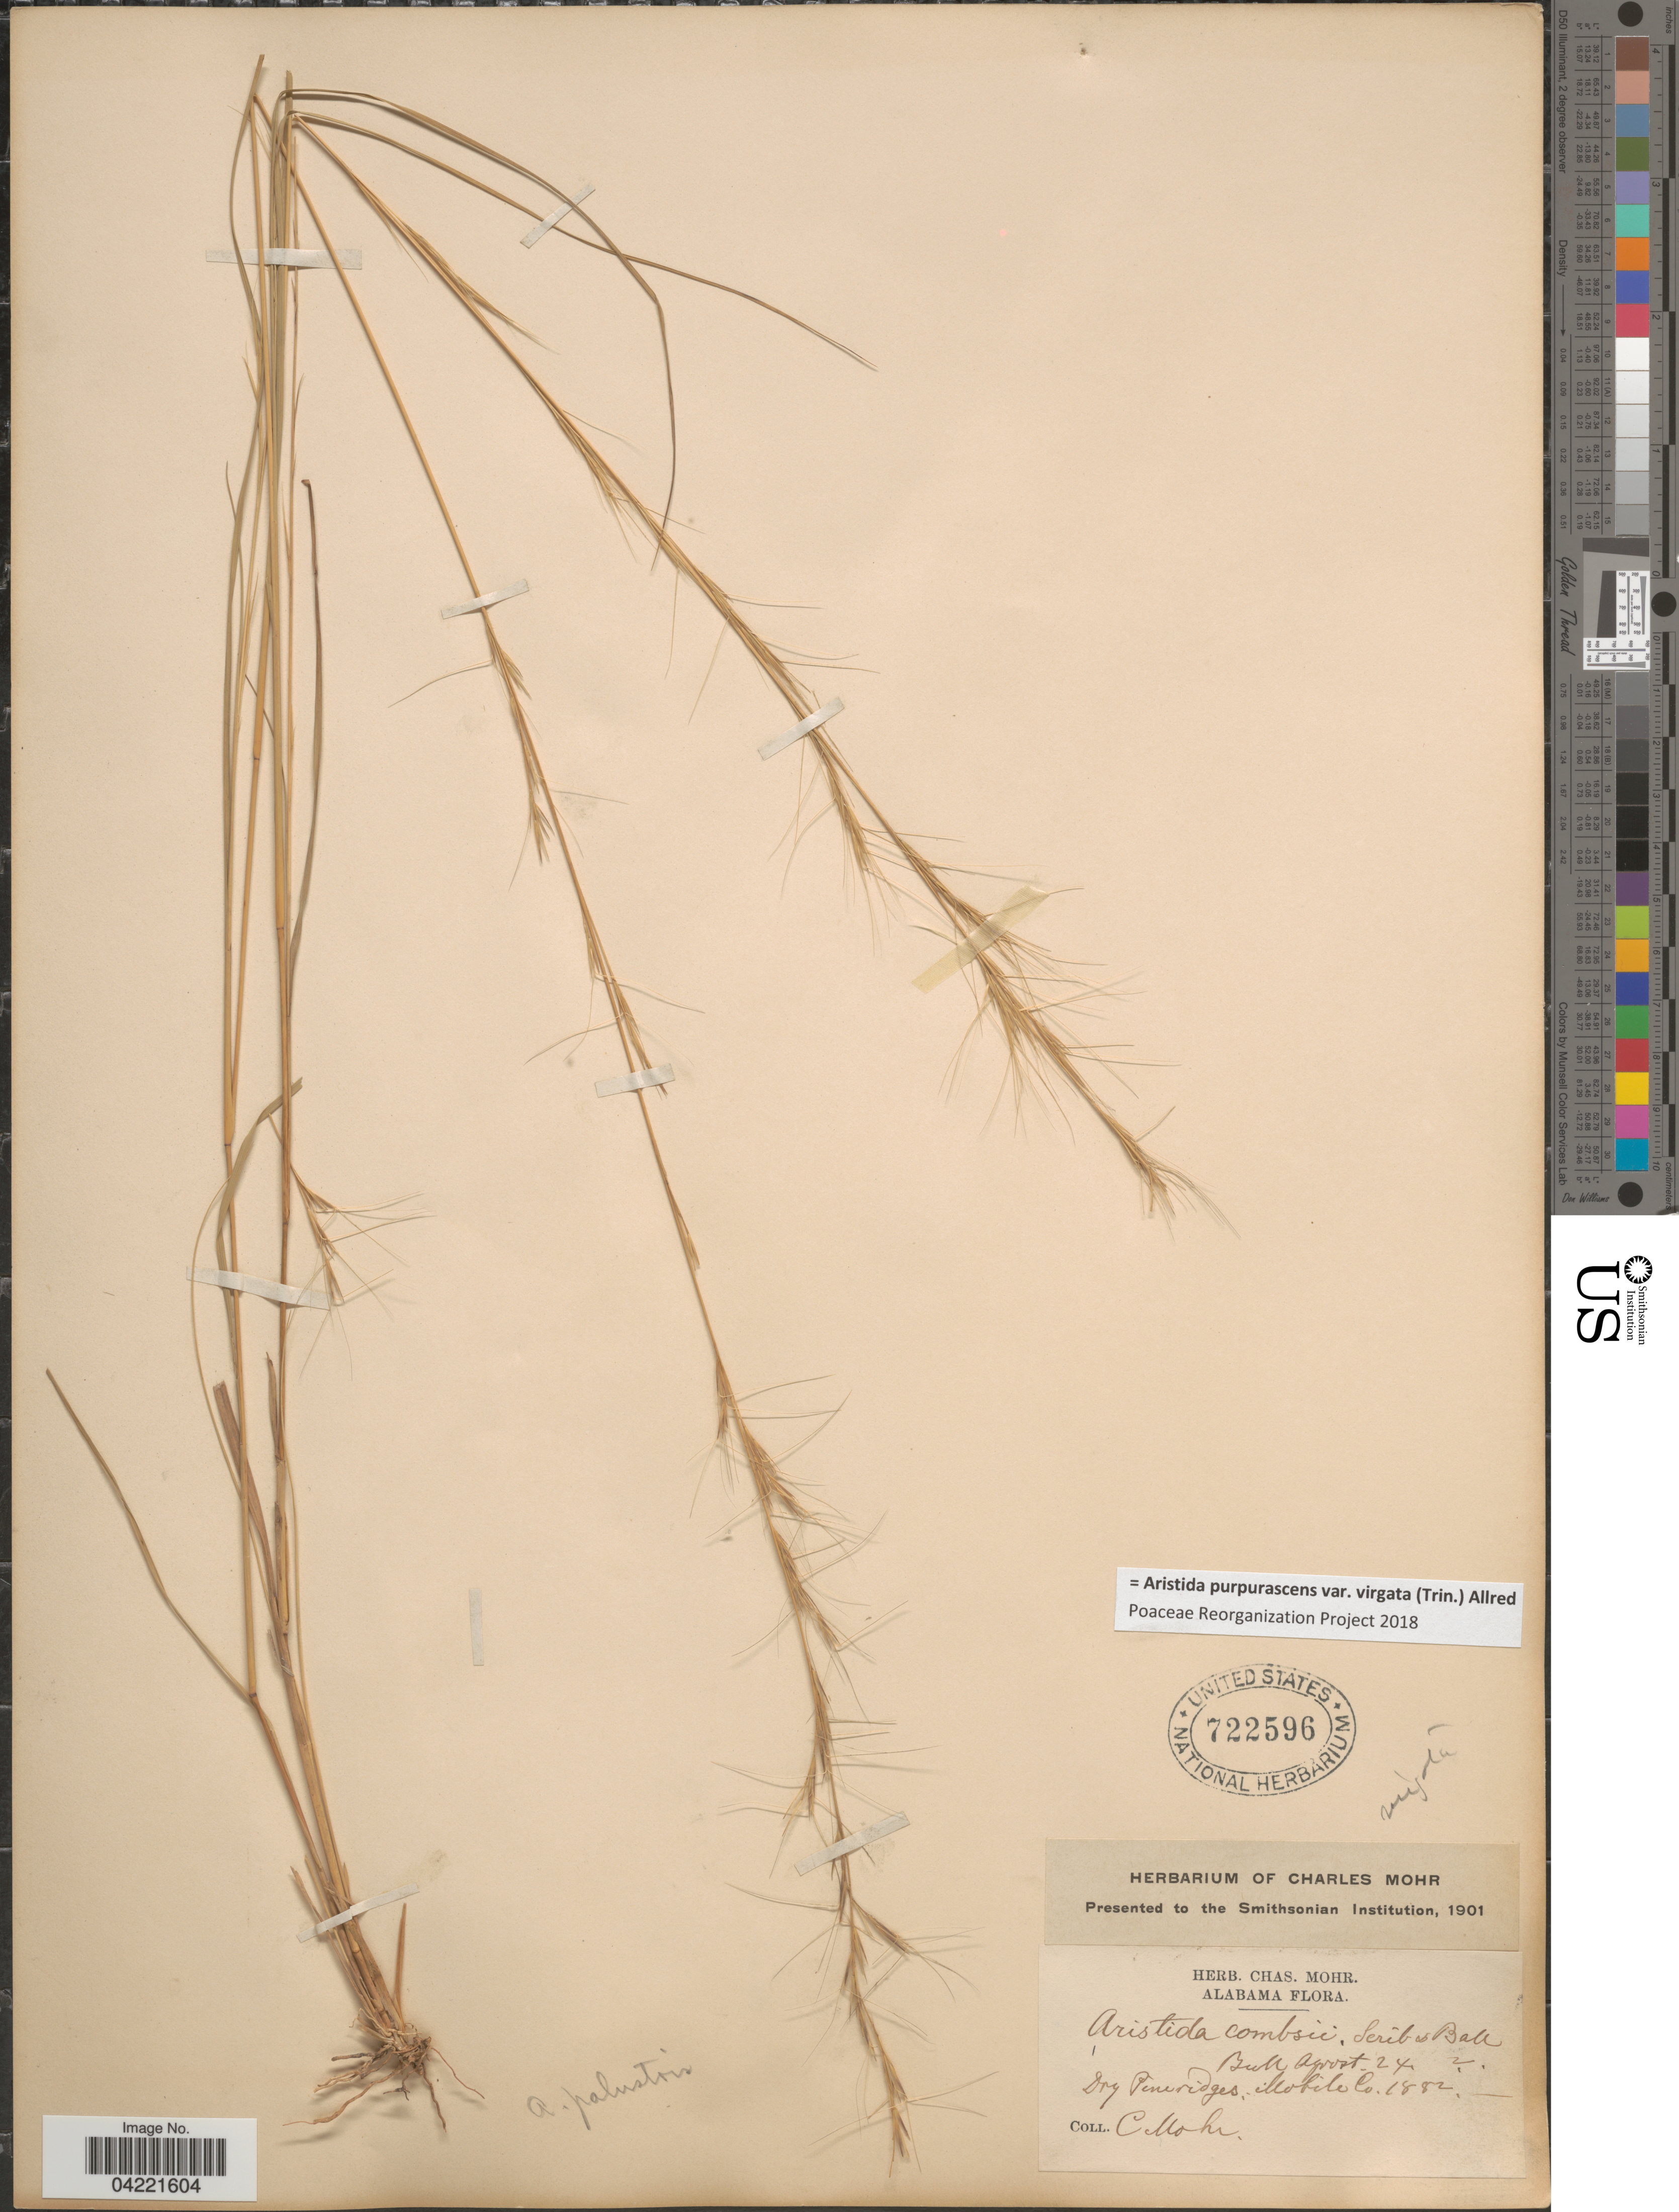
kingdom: Plantae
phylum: Tracheophyta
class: Liliopsida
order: Poales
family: Poaceae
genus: Aristida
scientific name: Aristida purpurascens var. virgata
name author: (Trin.) Allred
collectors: Mohr, C. T. (herbarium)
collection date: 1882-08-24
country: United States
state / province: Alabama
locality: Mobile Co.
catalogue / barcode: US 722596